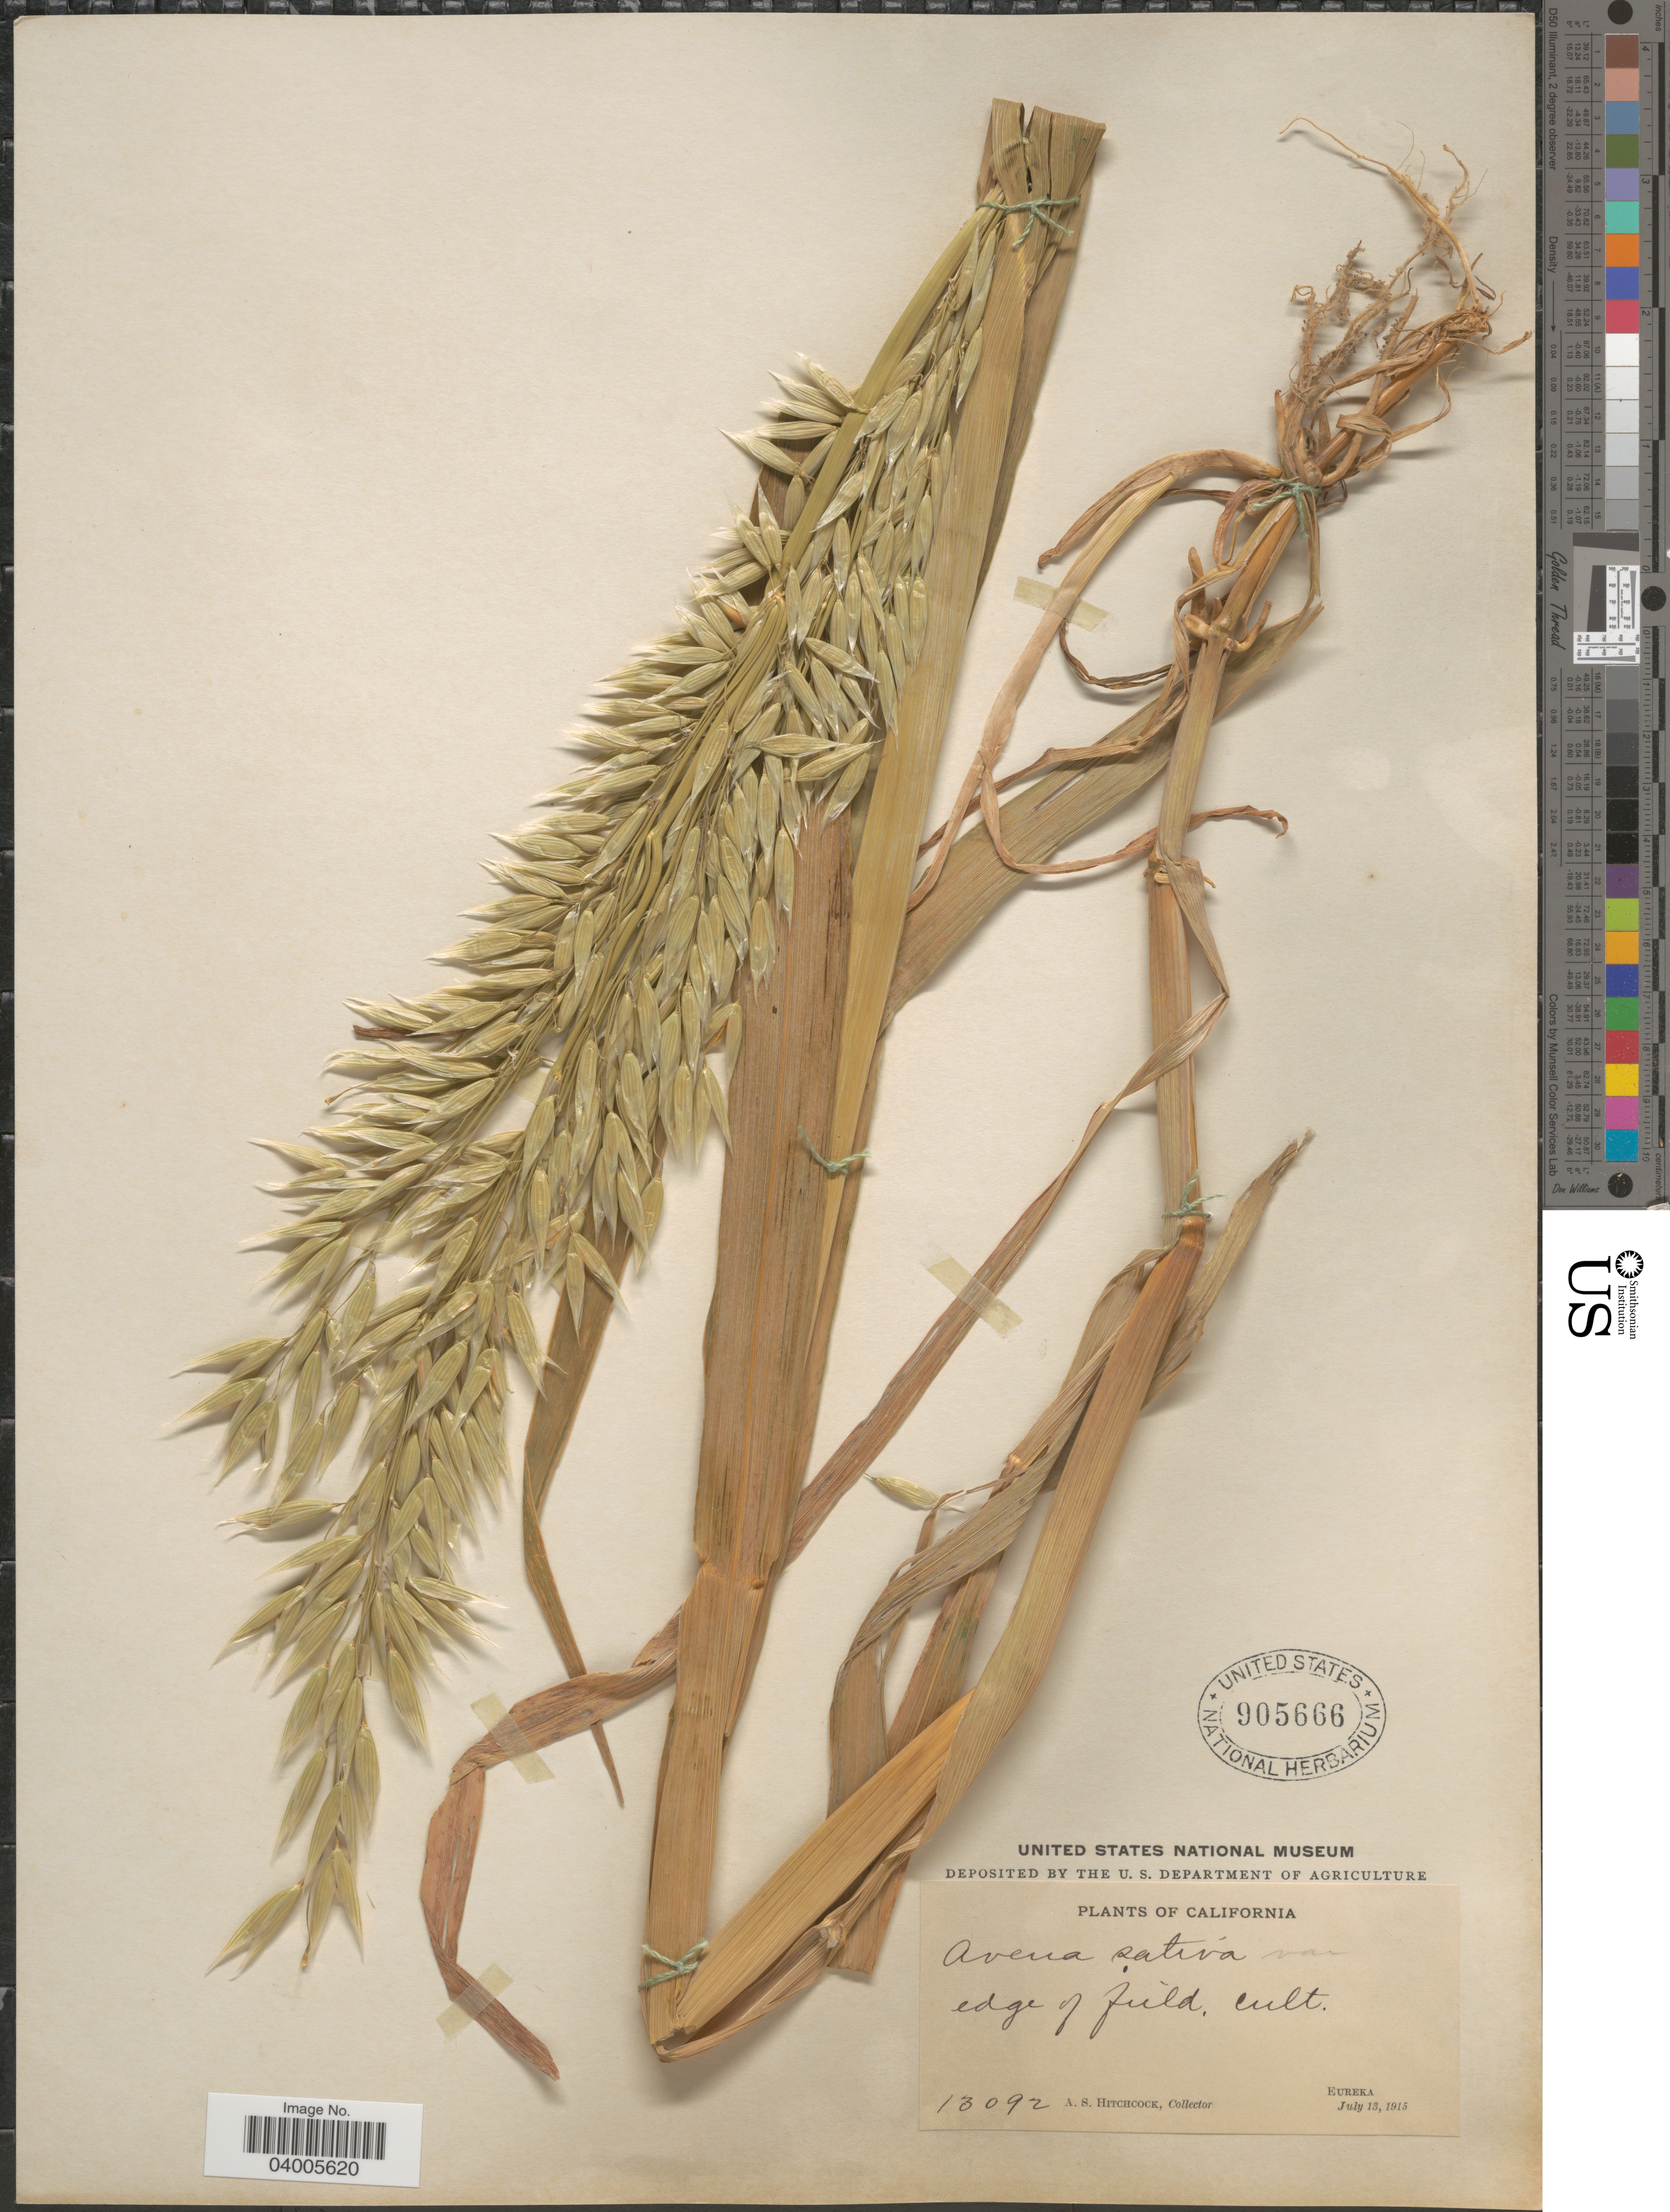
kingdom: Plantae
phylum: Tracheophyta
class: Liliopsida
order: Poales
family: Poaceae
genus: Avena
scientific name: Avena sativa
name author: L.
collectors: A. S. Hitchcock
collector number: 13092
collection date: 1915-07-13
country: United States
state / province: California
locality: Edge of field. Eureka.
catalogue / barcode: US 905666